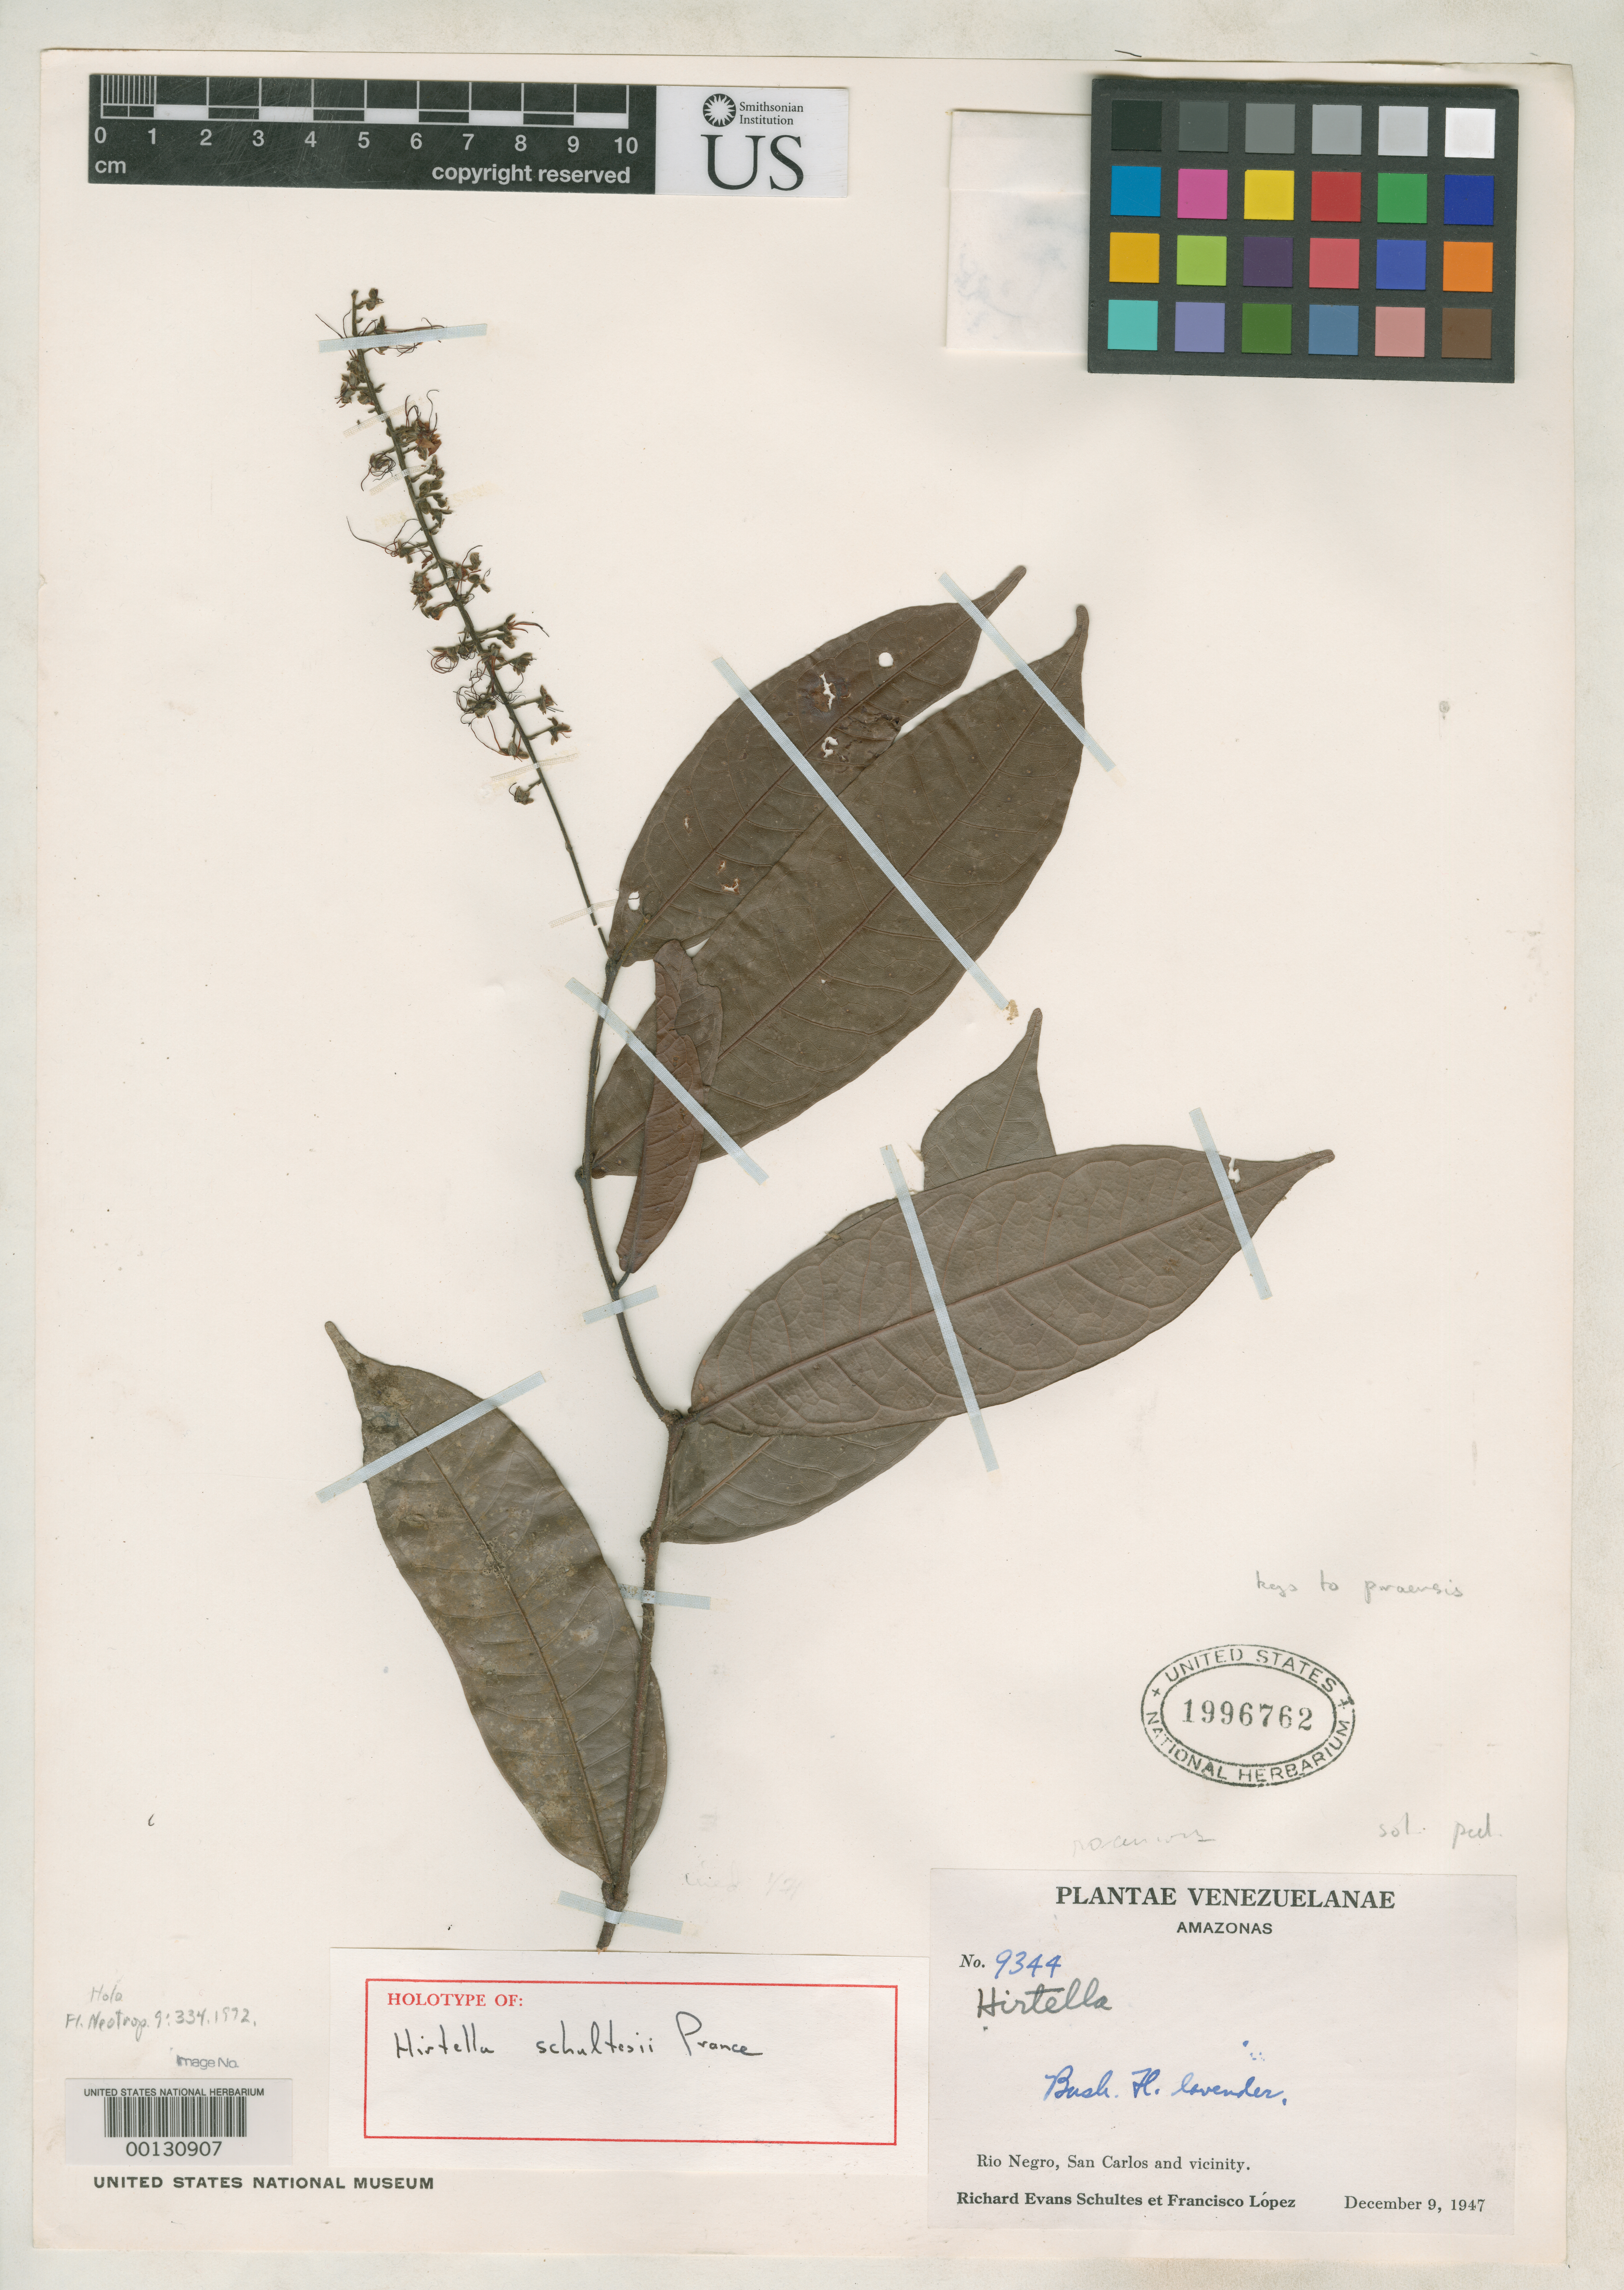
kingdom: Plantae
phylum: Tracheophyta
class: Magnoliopsida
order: Malpighiales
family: Chrysobalanaceae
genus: Hirtella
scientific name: Hirtella schultesii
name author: Prance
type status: Holotype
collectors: R. E. Schultes & F. Lopéz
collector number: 9344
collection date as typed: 09 Dec 1947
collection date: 1947-12-09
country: Venezuela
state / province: Amazonas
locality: San Carlos, Rio Negros.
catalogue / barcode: US 1996762